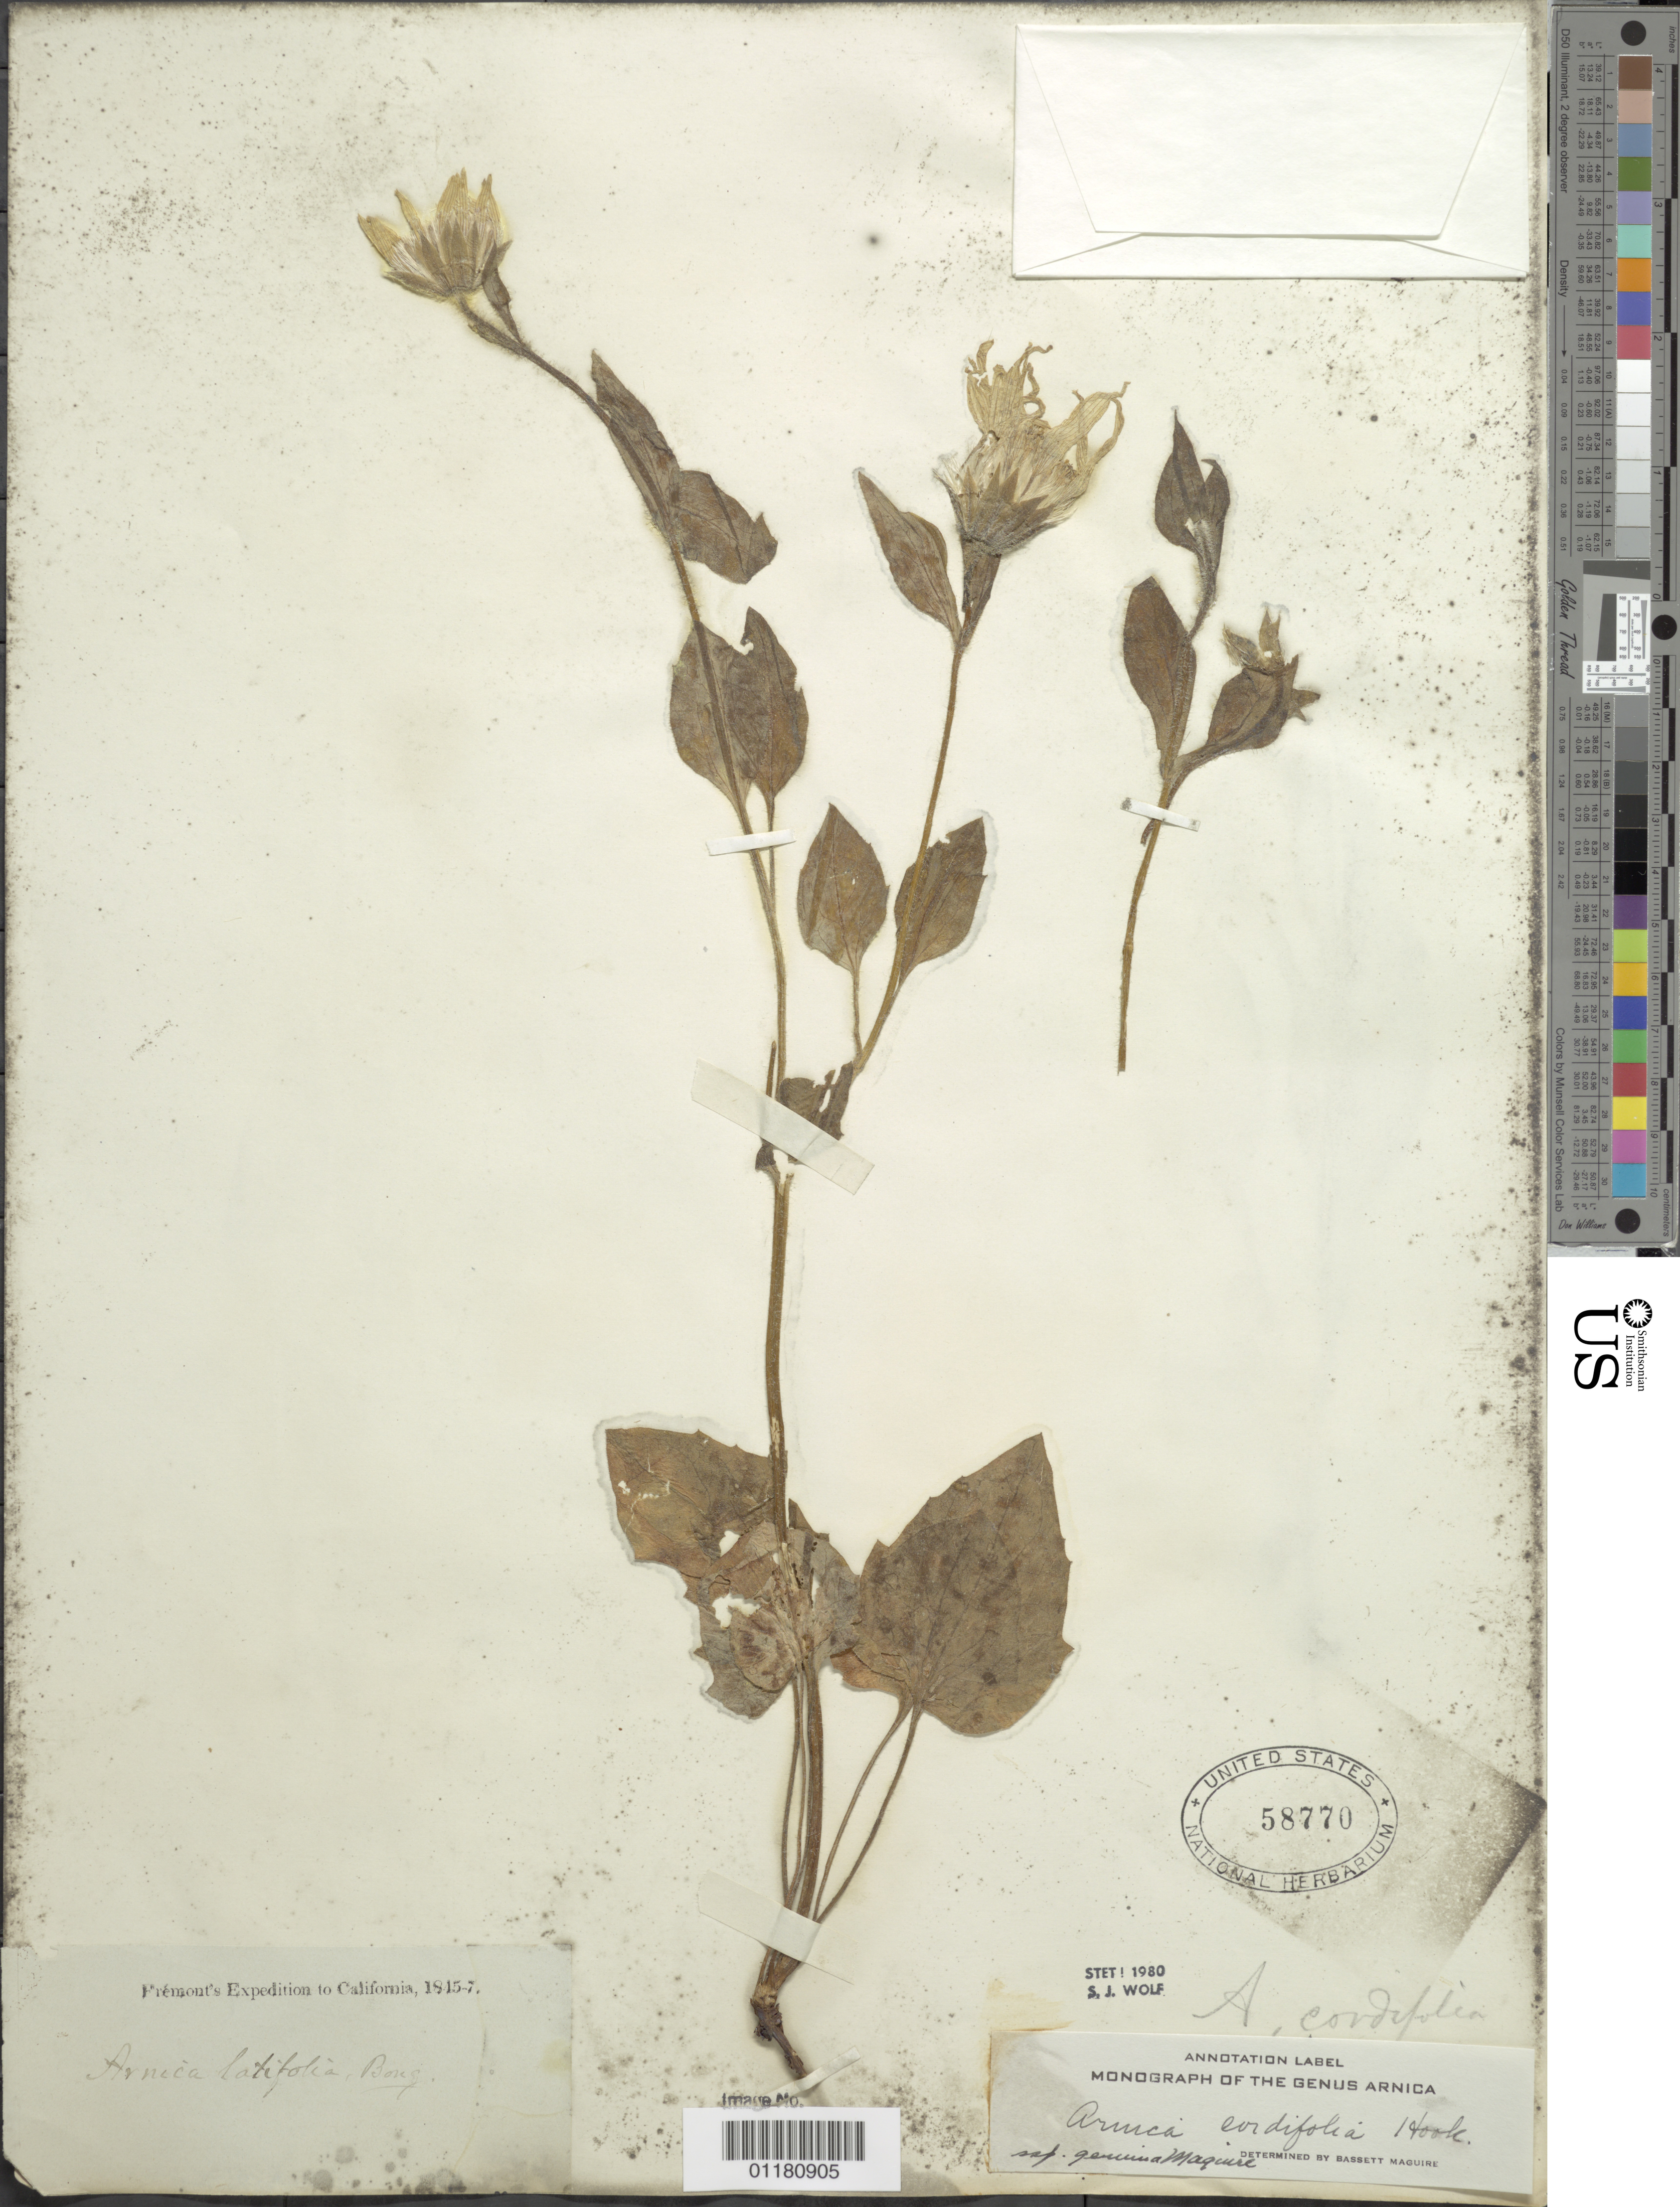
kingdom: Plantae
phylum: Tracheophyta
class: Magnoliopsida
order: Asterales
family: Asteraceae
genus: Arnica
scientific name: Arnica cordifolia subsp. genuina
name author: Maguire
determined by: Maguire, Bassett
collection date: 1845/1847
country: United States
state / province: California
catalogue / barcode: US 58770